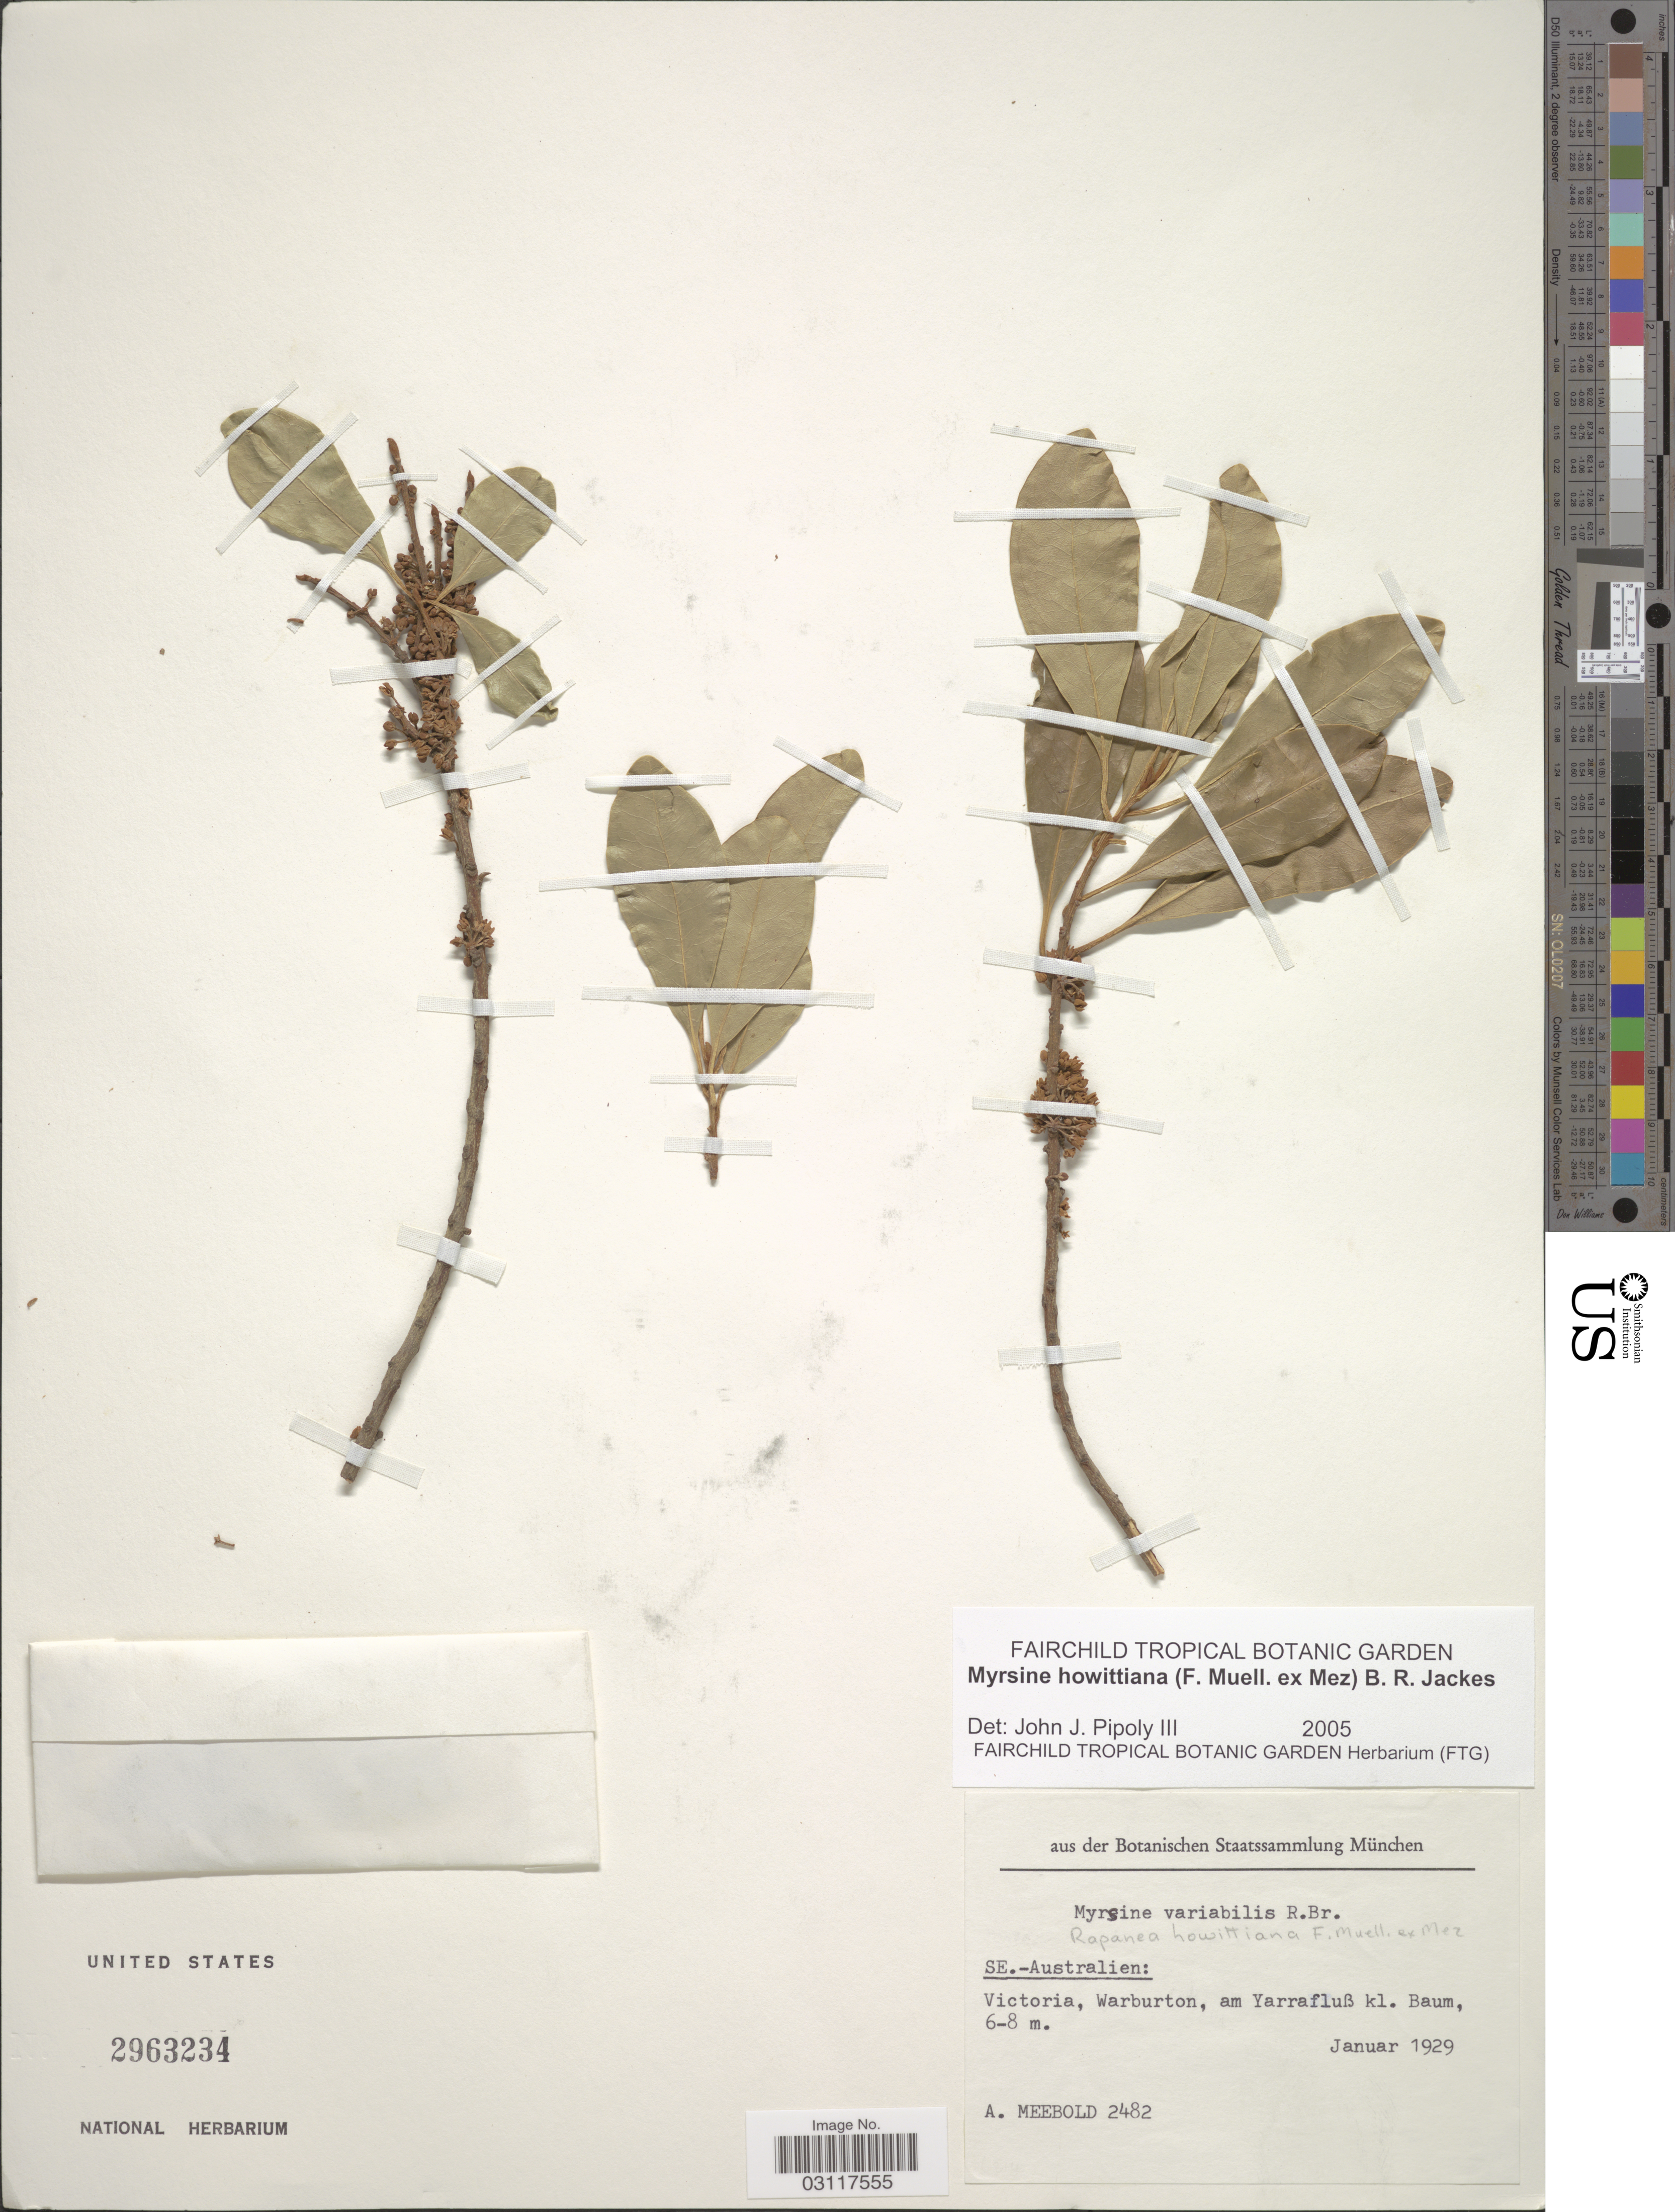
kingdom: Plantae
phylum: Tracheophyta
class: Magnoliopsida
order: Ericales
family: Primulaceae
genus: Myrsine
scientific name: Myrsine howittiana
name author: (F. Muell. ex Mez) Jackes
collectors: A. Meebold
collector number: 2482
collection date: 1929-01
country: Australia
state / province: Victoria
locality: SE.-Australien: Victoria, Warburton, am Yarrafluß kl. Baum.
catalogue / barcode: US 2963234